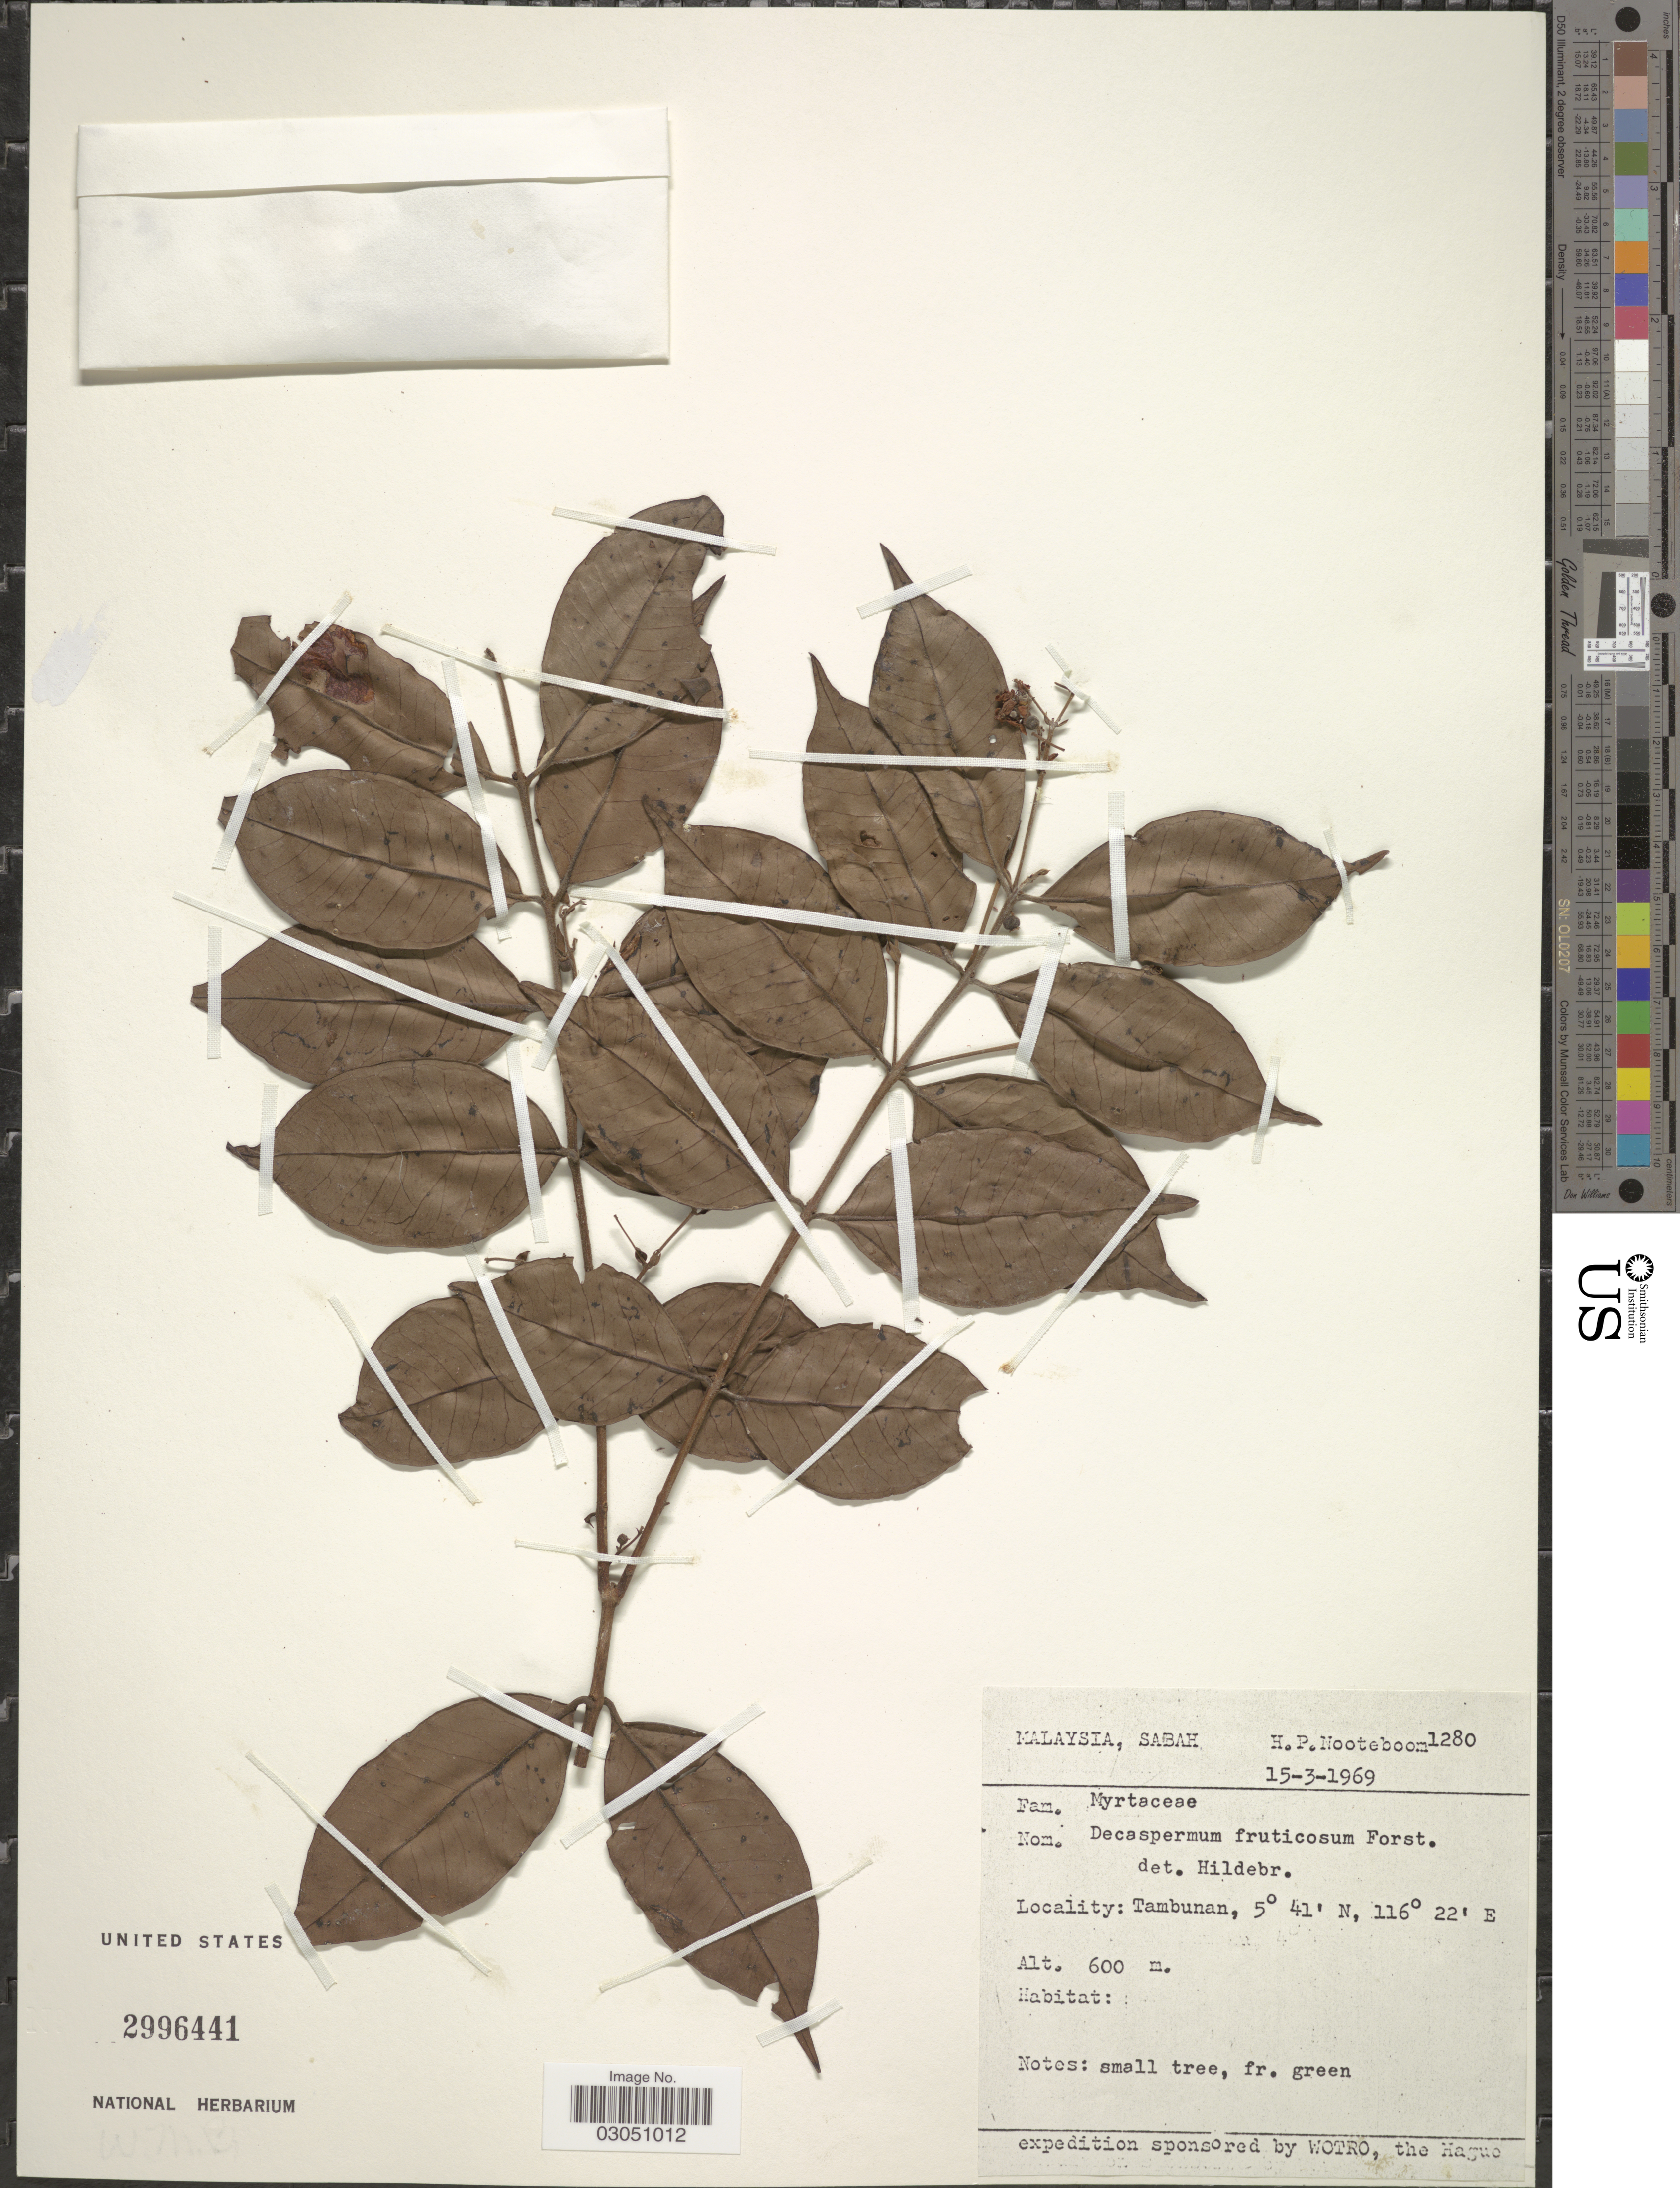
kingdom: Plantae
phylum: Tracheophyta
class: Magnoliopsida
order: Myrtales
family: Myrtaceae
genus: Decaspermum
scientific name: Decaspermum fruticosum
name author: J.R. Forst. & G. Forst.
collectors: H. P. Nooteboom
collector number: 1280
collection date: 1969-03-15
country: Malaysia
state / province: Sabah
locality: Tambunan.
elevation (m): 600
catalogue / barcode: US 2996441